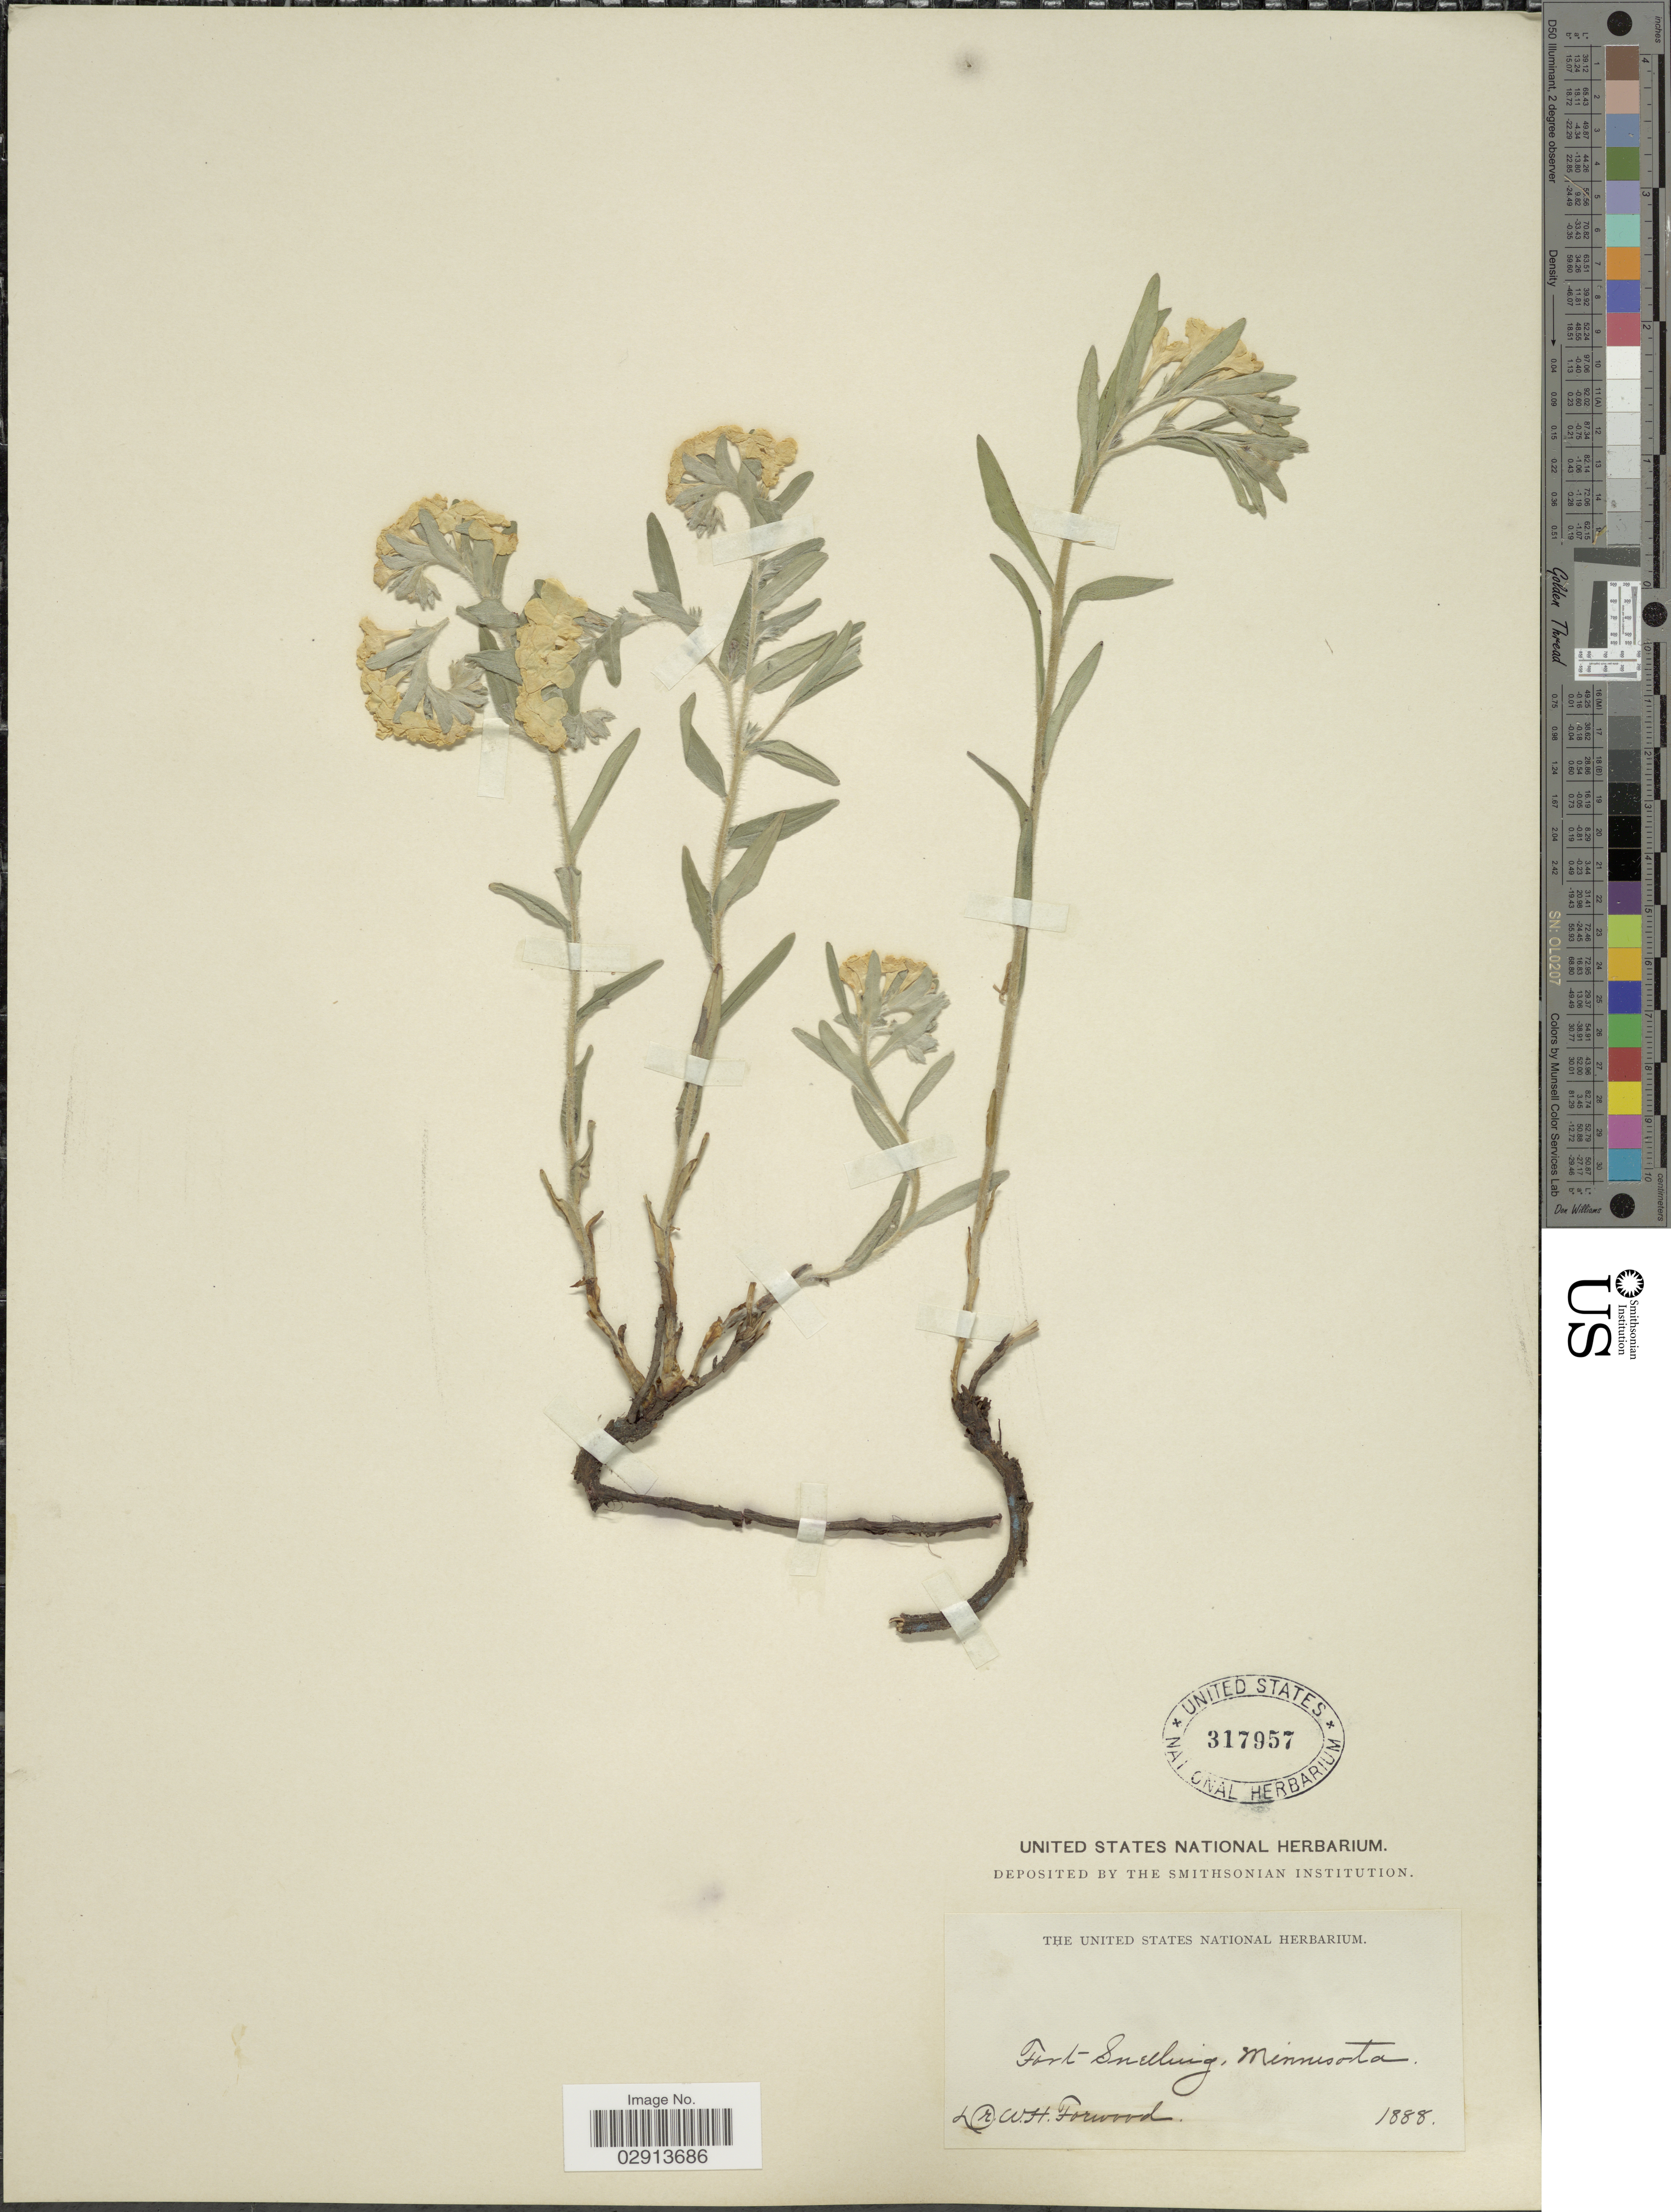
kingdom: Plantae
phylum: Tracheophyta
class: Magnoliopsida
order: Boraginales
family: Boraginaceae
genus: Lithospermum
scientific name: Lithospermum canescens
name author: (Michx.) Lehm.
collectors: W. Forwood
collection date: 1888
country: United States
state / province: Minnesota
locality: Fort-Snelling, Minnesota.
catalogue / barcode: US 317957